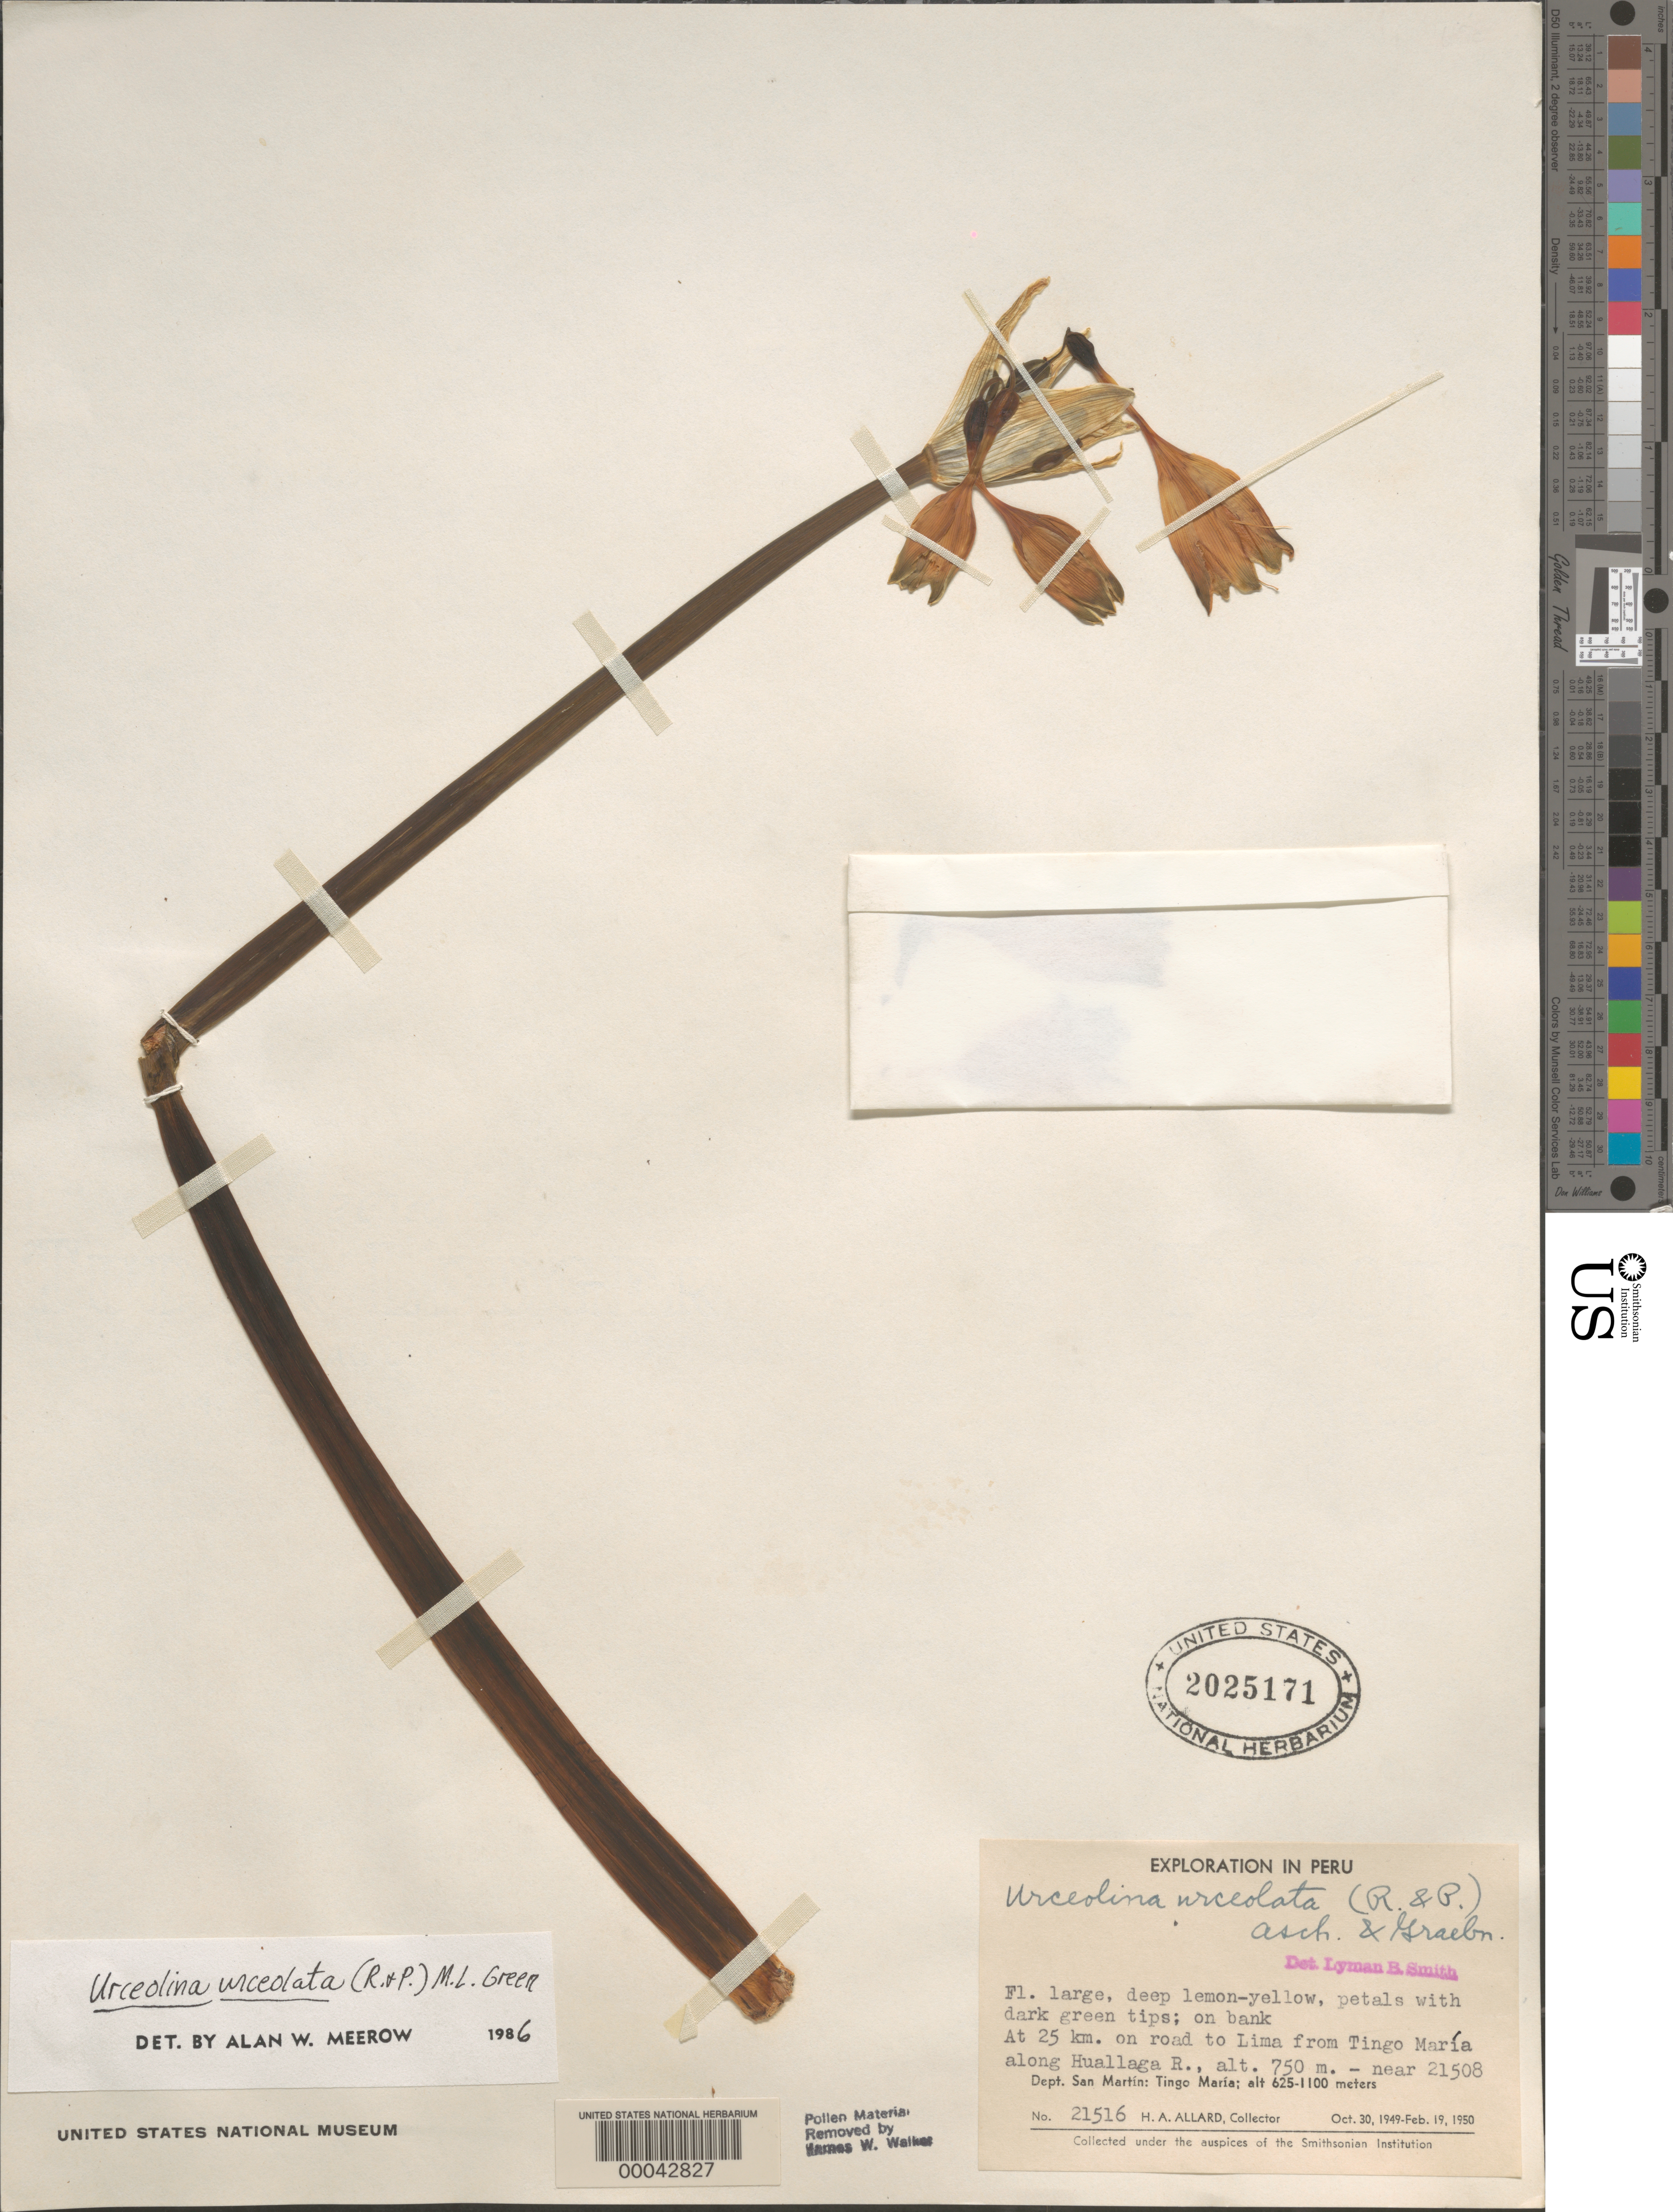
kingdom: Plantae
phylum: Tracheophyta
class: Liliopsida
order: Asparagales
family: Amaryllidaceae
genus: Urceolina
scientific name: Urceolina urceolata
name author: (Ruiz & Pav.) Asch.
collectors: H. A. Allard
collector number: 21516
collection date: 1949-10-30/1950-02-19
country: Peru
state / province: San Martín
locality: At 25 km. on road to Lima from Tingo María along Huallaga R., near 21508 Dept. San Martín: Tingo María.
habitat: on road along river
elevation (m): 750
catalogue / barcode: US 2025171